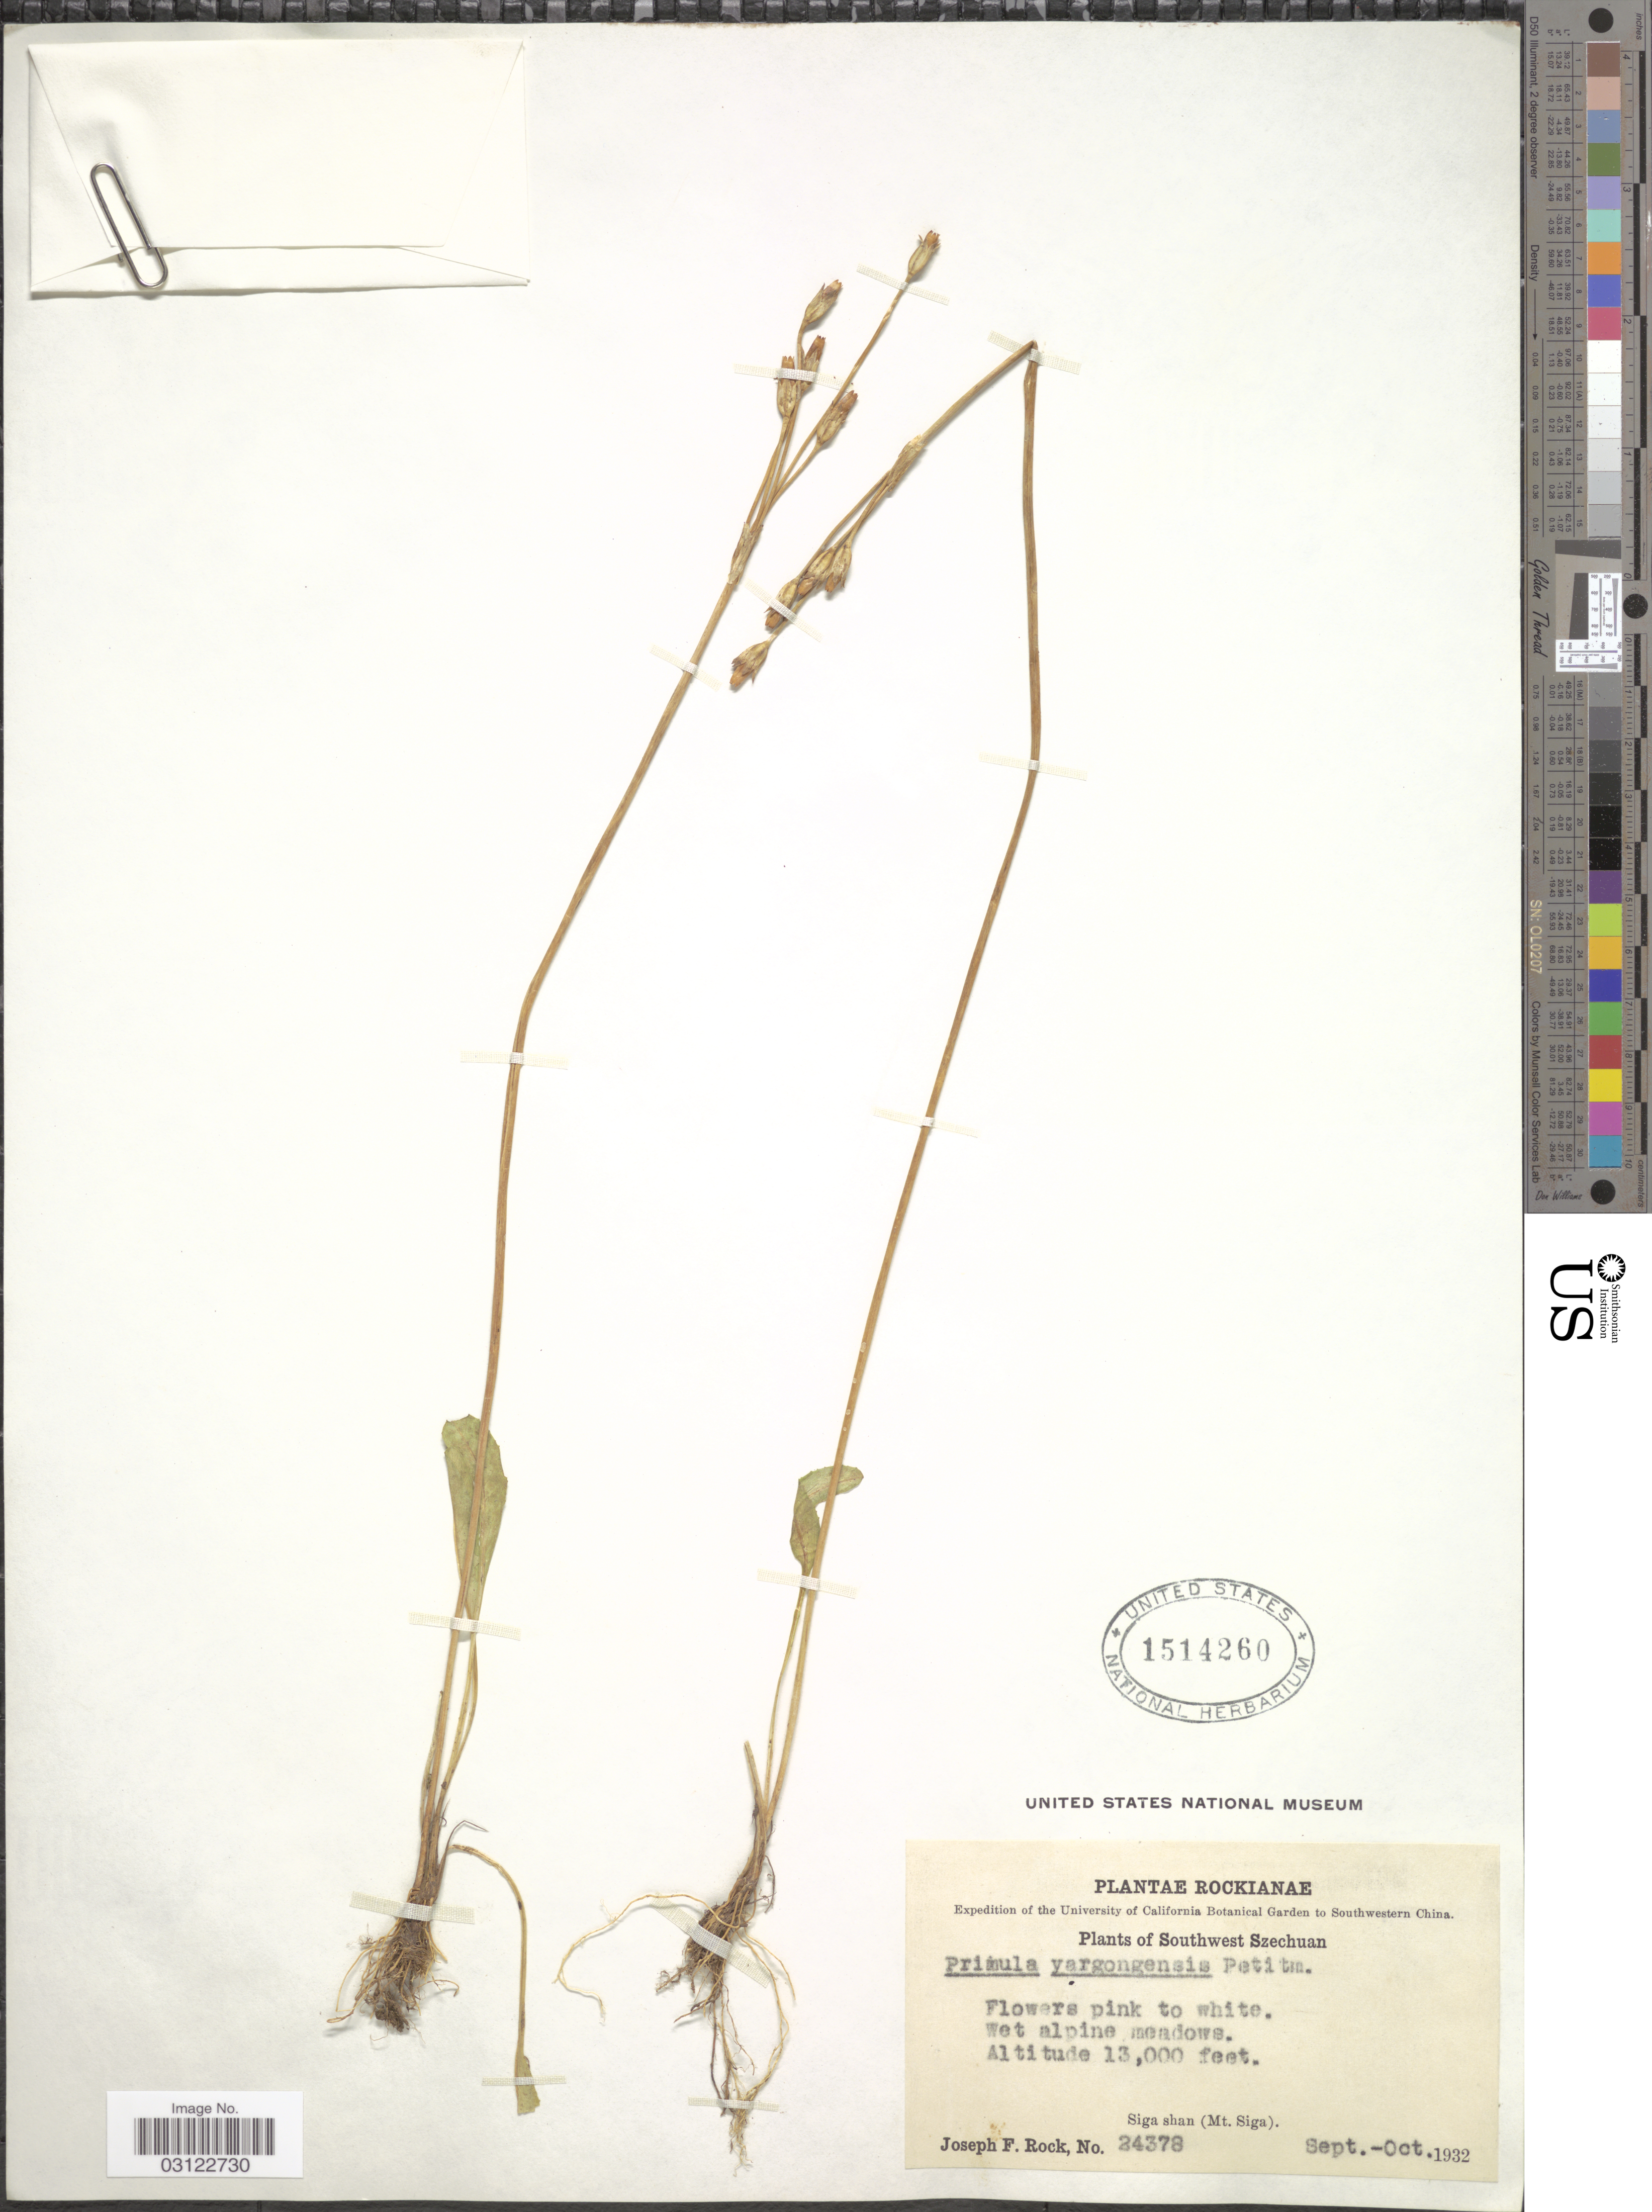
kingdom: Plantae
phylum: Tracheophyta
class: Magnoliopsida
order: Ericales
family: Primulaceae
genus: Primula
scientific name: Primula yargongensis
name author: Petitm.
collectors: J. F. Rock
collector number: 24378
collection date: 1932-09/1932-10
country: China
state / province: Sichuan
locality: Southwestern China. Southwest Szechuan. Wet alpine meadows. Siga shan (Mt. Siga).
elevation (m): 3962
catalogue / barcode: US 1514260